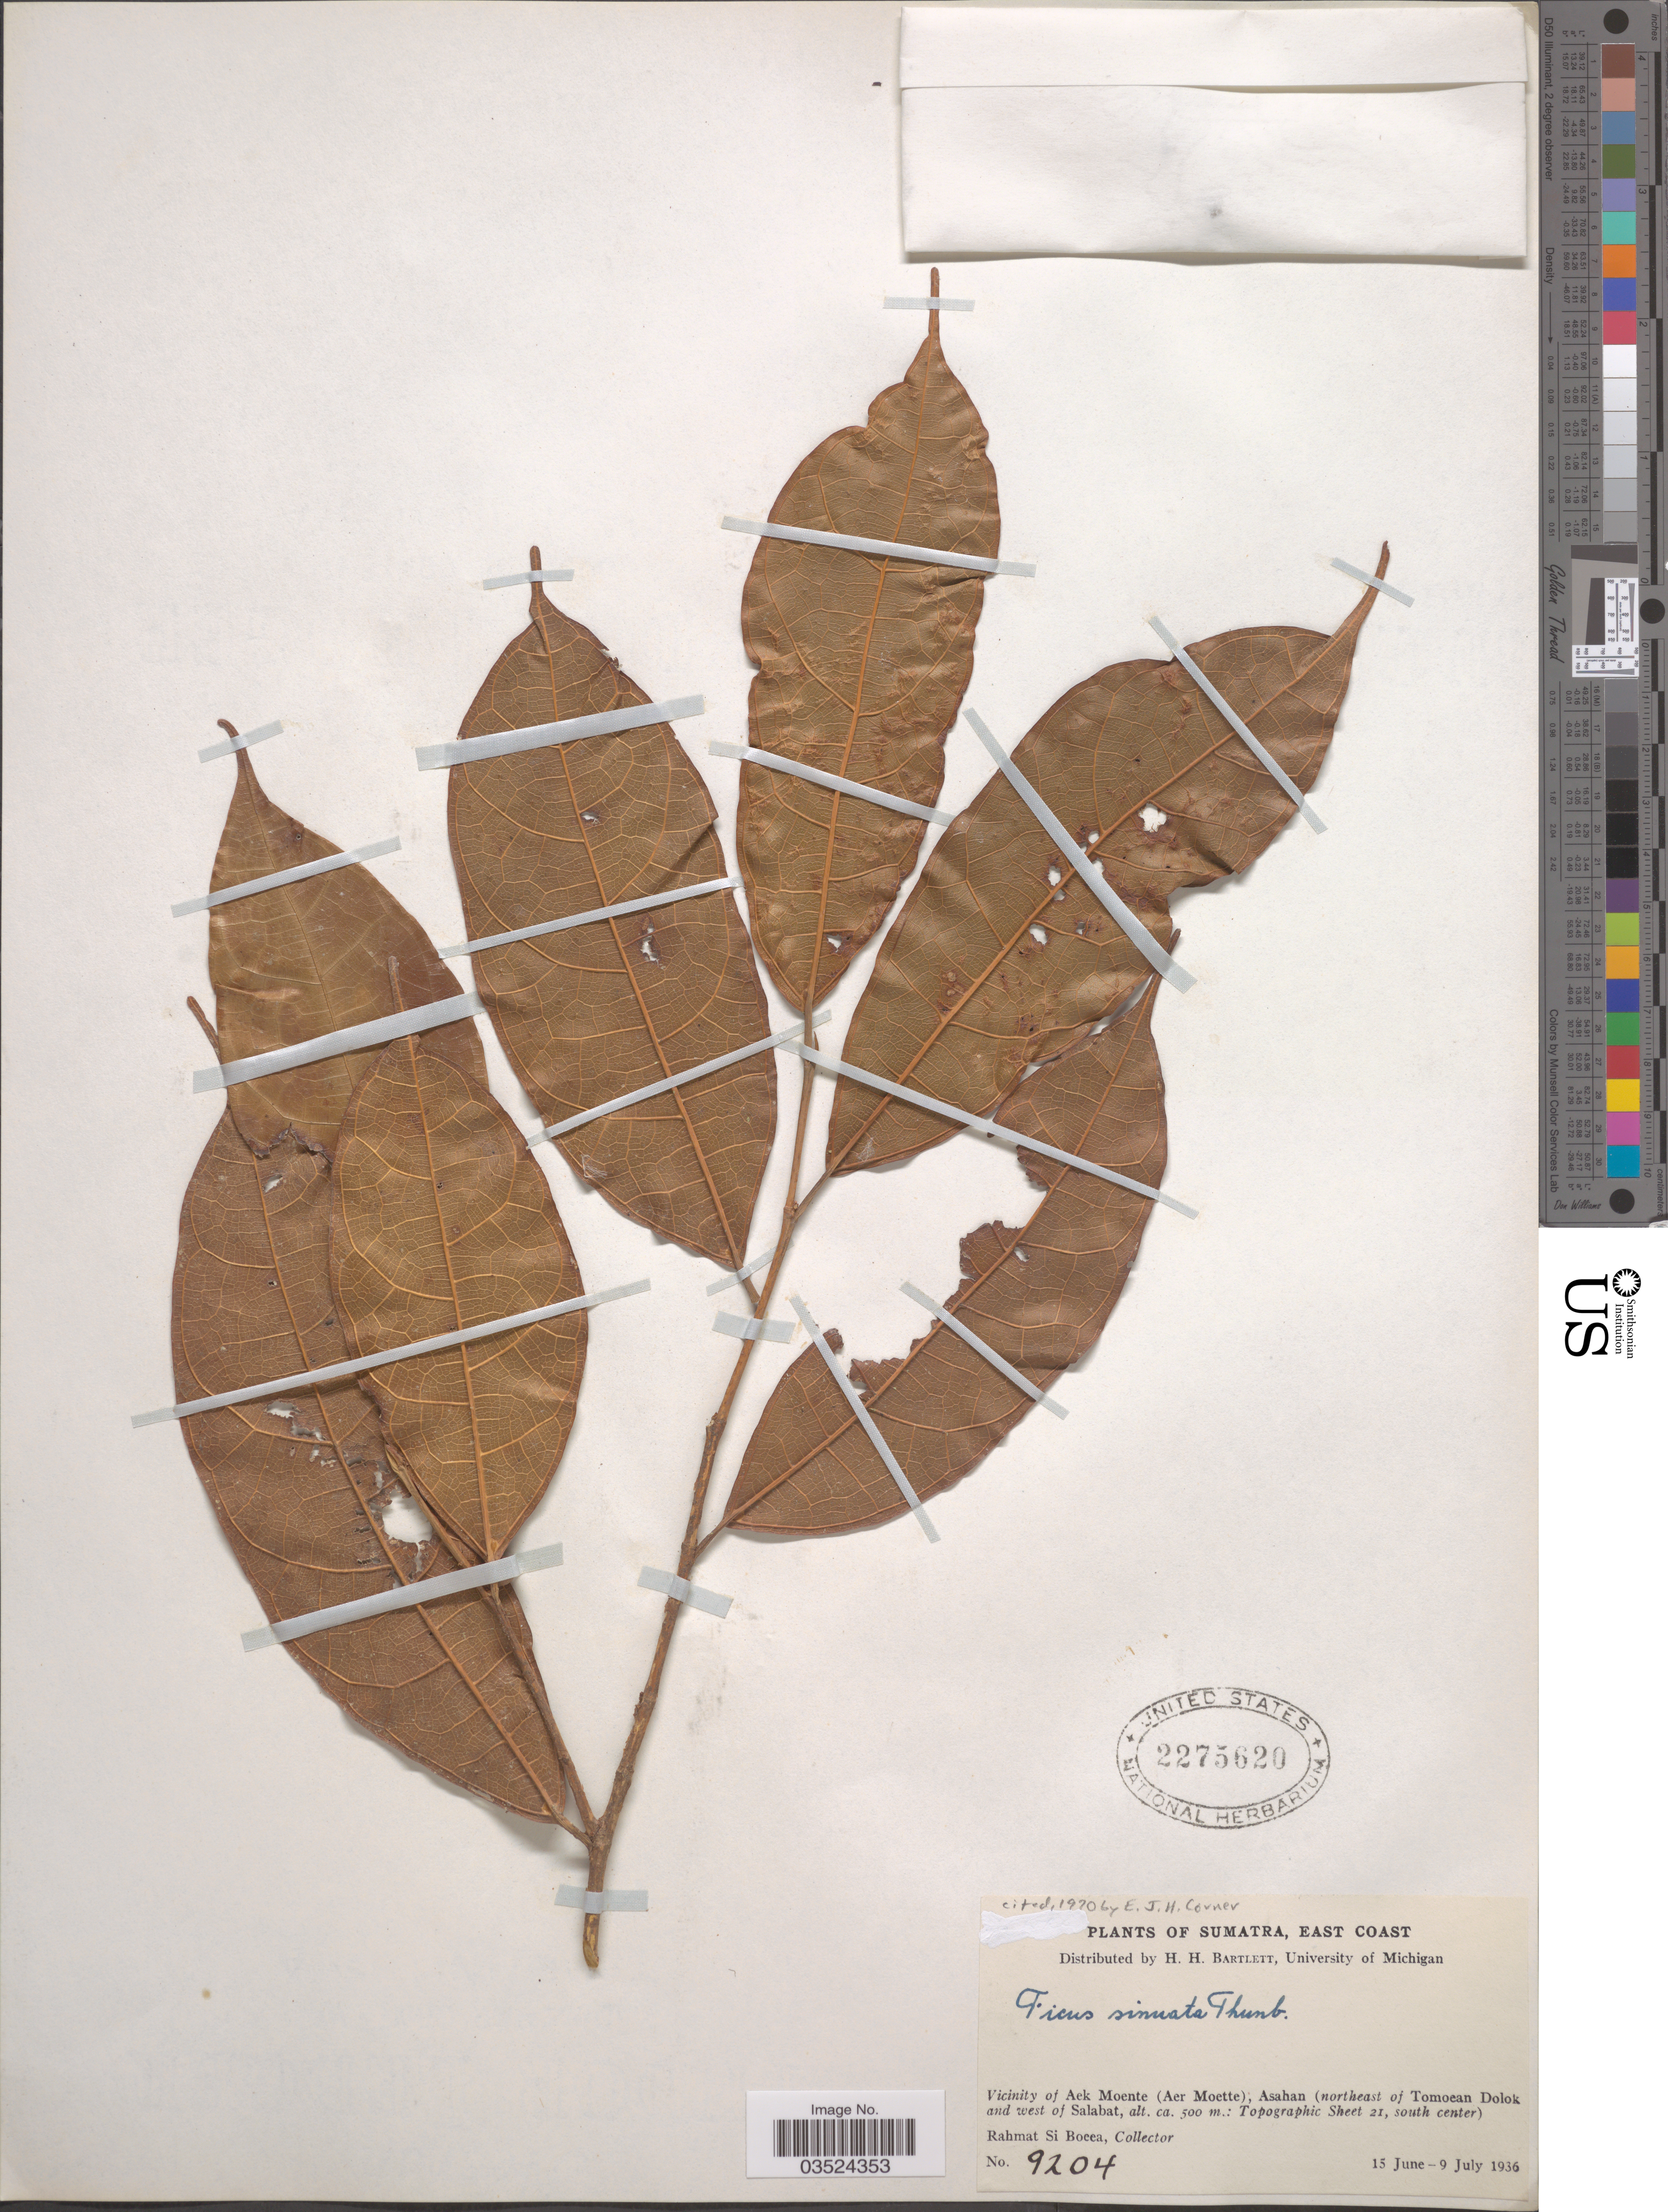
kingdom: Plantae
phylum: Tracheophyta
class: Magnoliopsida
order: Rosales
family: Moraceae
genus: Ficus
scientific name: Ficus sinuata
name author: Thunb.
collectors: Rahmat Si Boeea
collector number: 9204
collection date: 1936-06-15/1936-07-09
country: Indonesia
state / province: Sumatra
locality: East Coast. Vicinity of Aek Moente (Aer Moette); Asahan (northeast of Tomoean Dolok and west of Salabat: Topographic Sheet 21, south center).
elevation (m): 500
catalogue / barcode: US 2275620